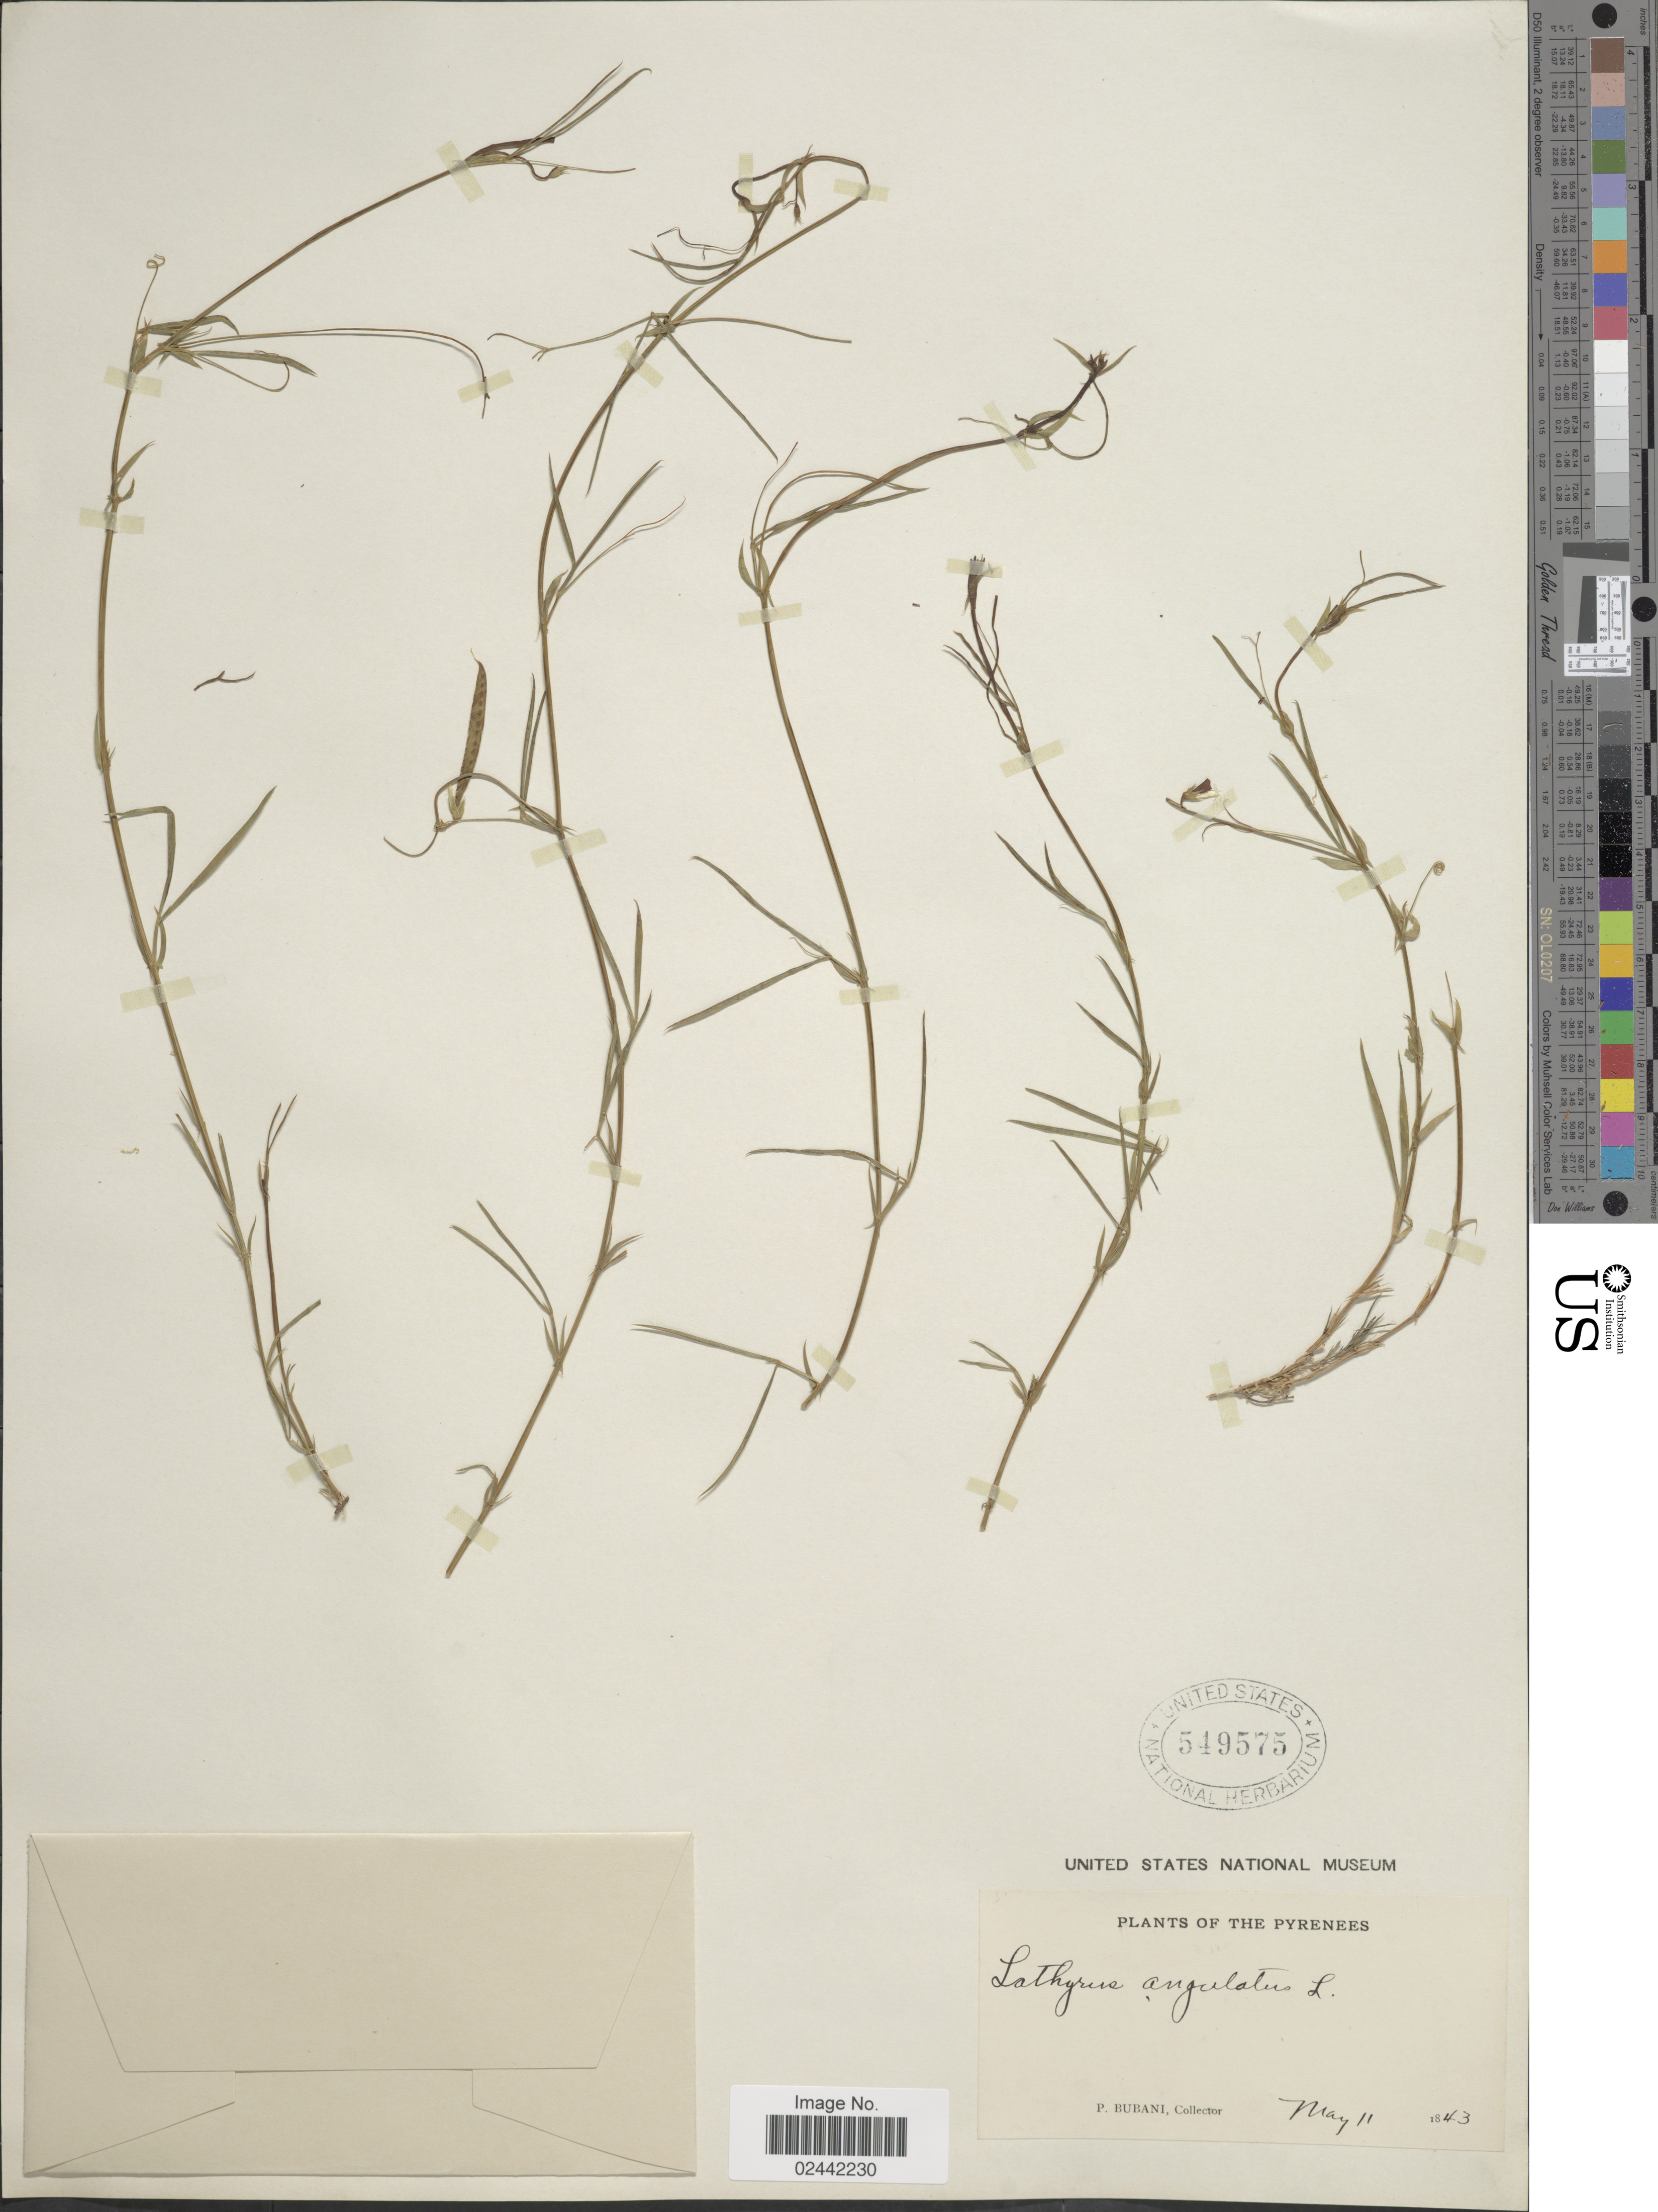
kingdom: Plantae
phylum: Tracheophyta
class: Magnoliopsida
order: Fabales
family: Fabaceae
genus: Lathyrus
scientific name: Lathyrus angulatus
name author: L.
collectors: P. Bubani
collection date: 1843-05-11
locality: Pyrenees.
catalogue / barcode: US 549575